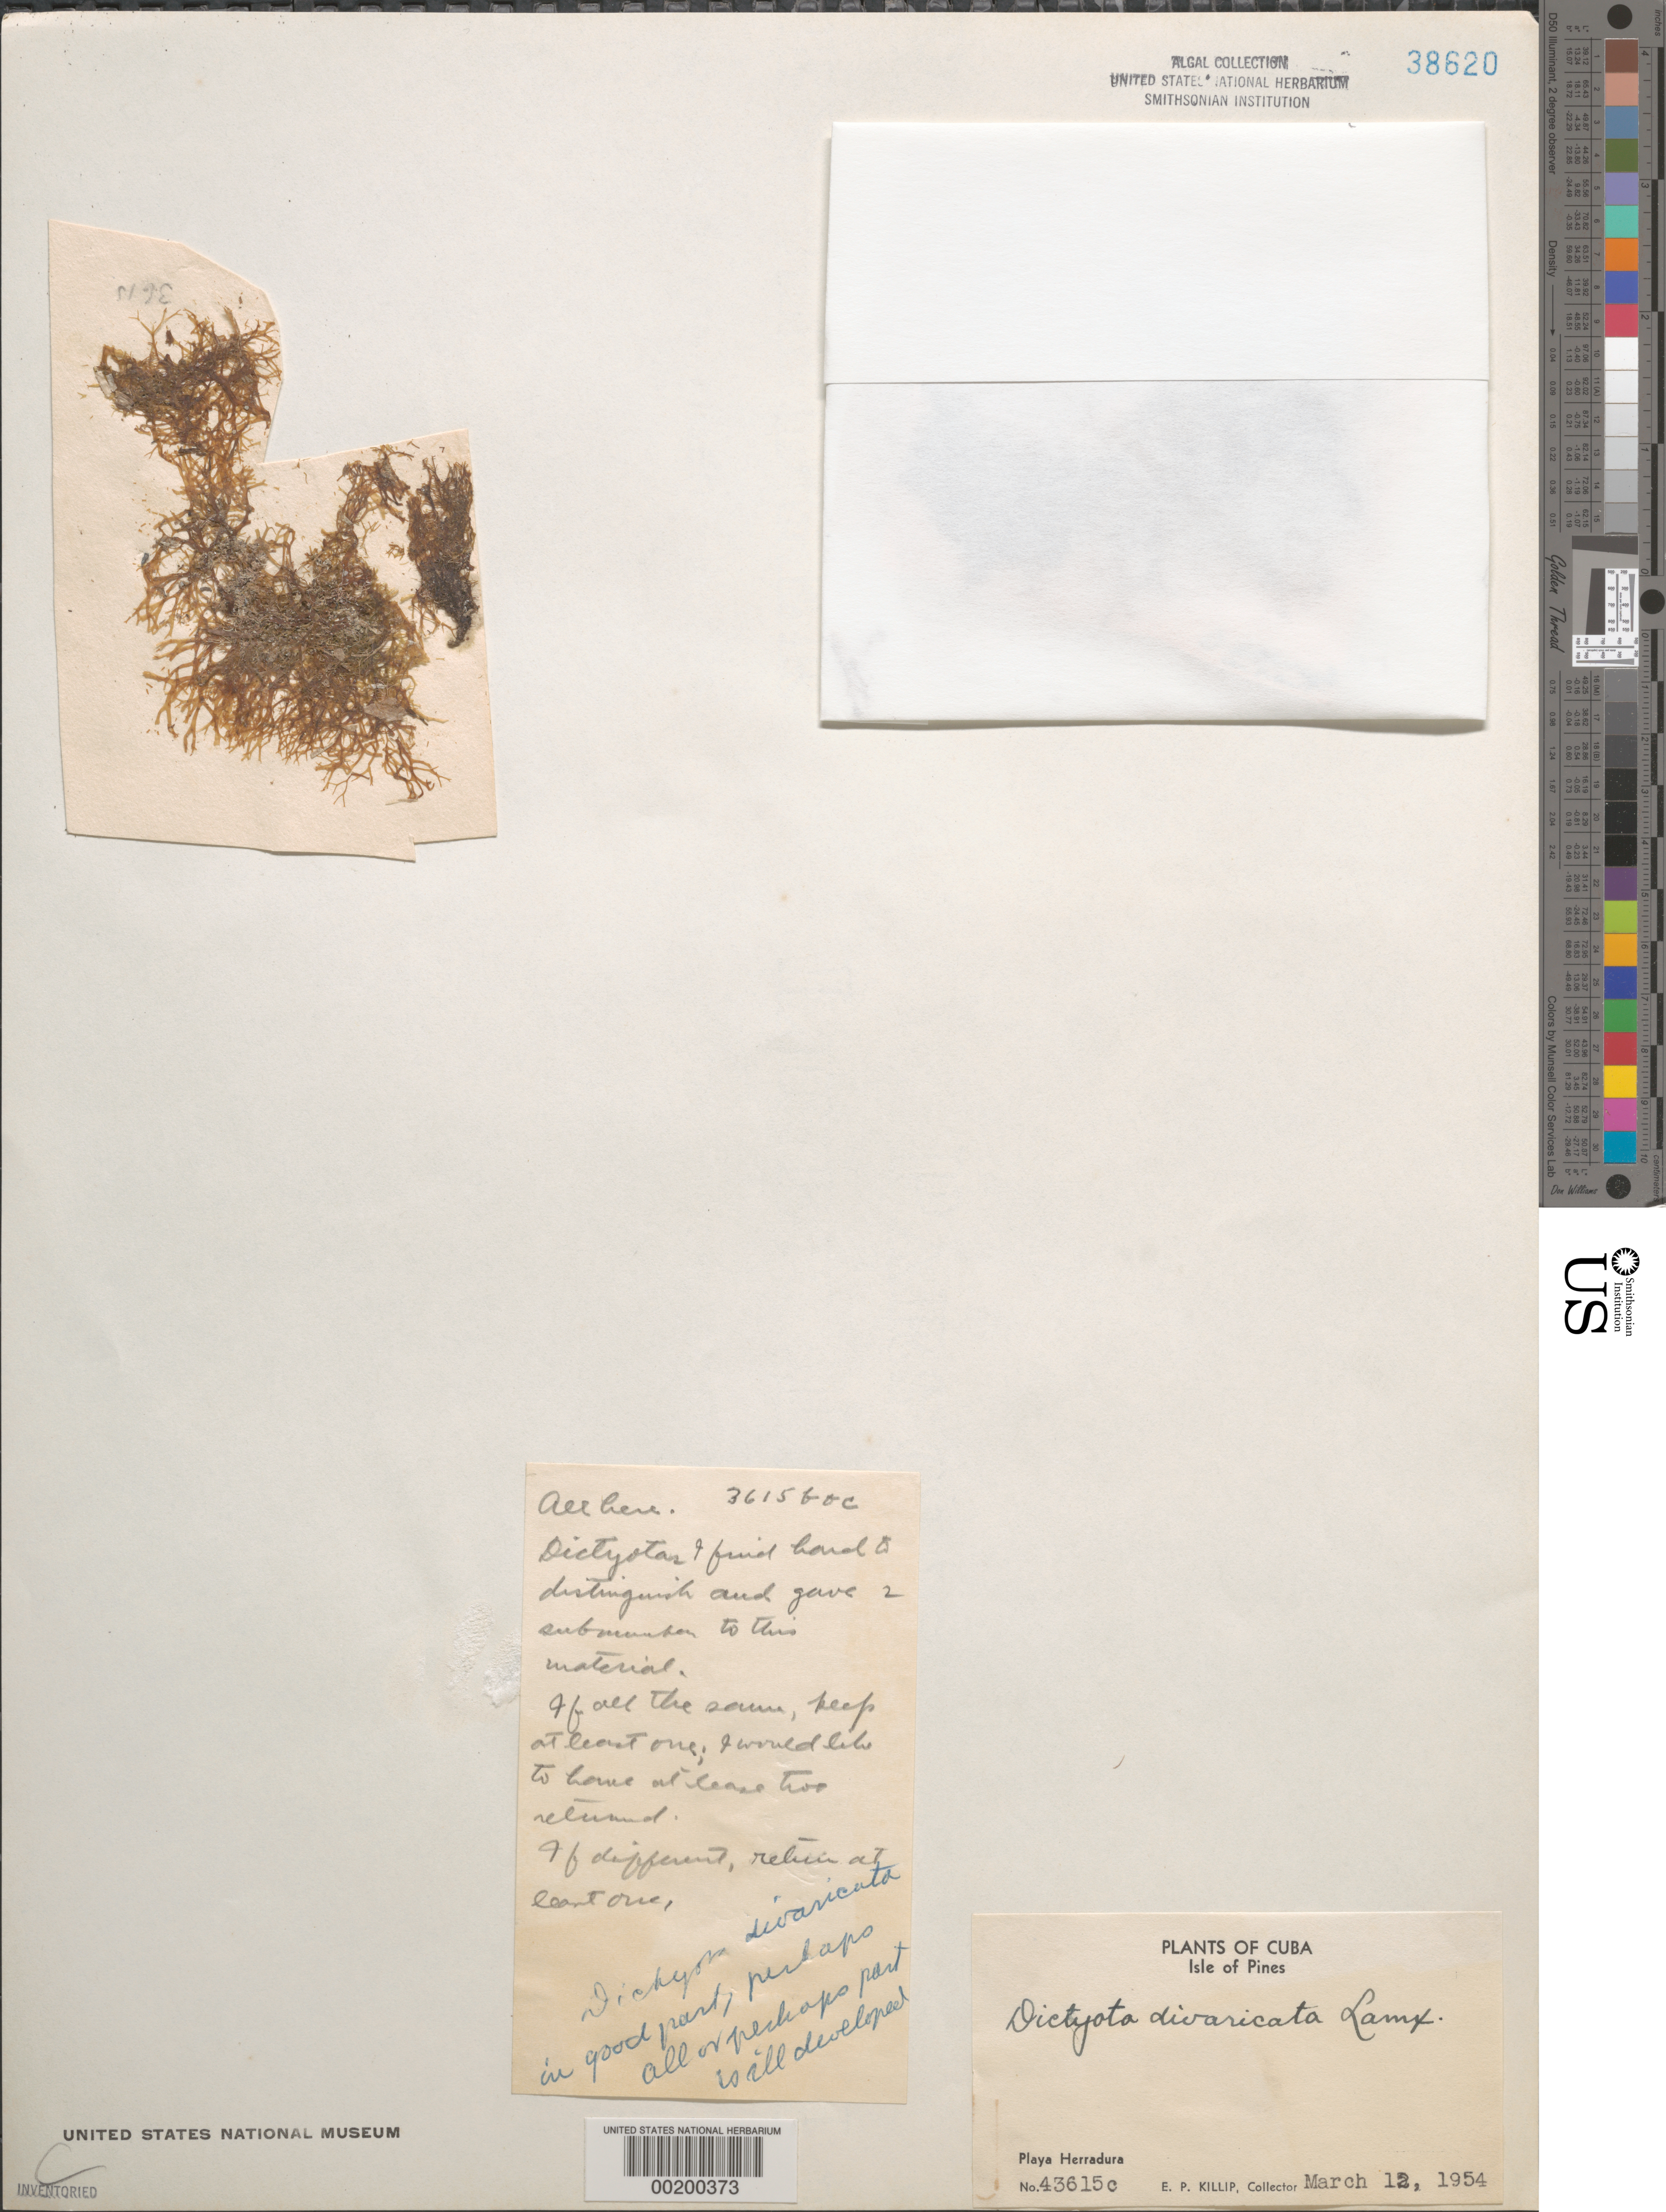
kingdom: Chromista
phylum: Ochrophyta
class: Phaeophyceae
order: Dictyotales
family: Dictyotaceae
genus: Dictyota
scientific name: Dictyota divaricata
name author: J.V.Lamouroux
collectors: E. P. Killip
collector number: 43615c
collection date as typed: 12 Mar 1954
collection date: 1954-03-12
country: Cuba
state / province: Isla de La Juventud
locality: Playa herradura, isle of youth (isle of pines)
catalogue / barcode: US 38620